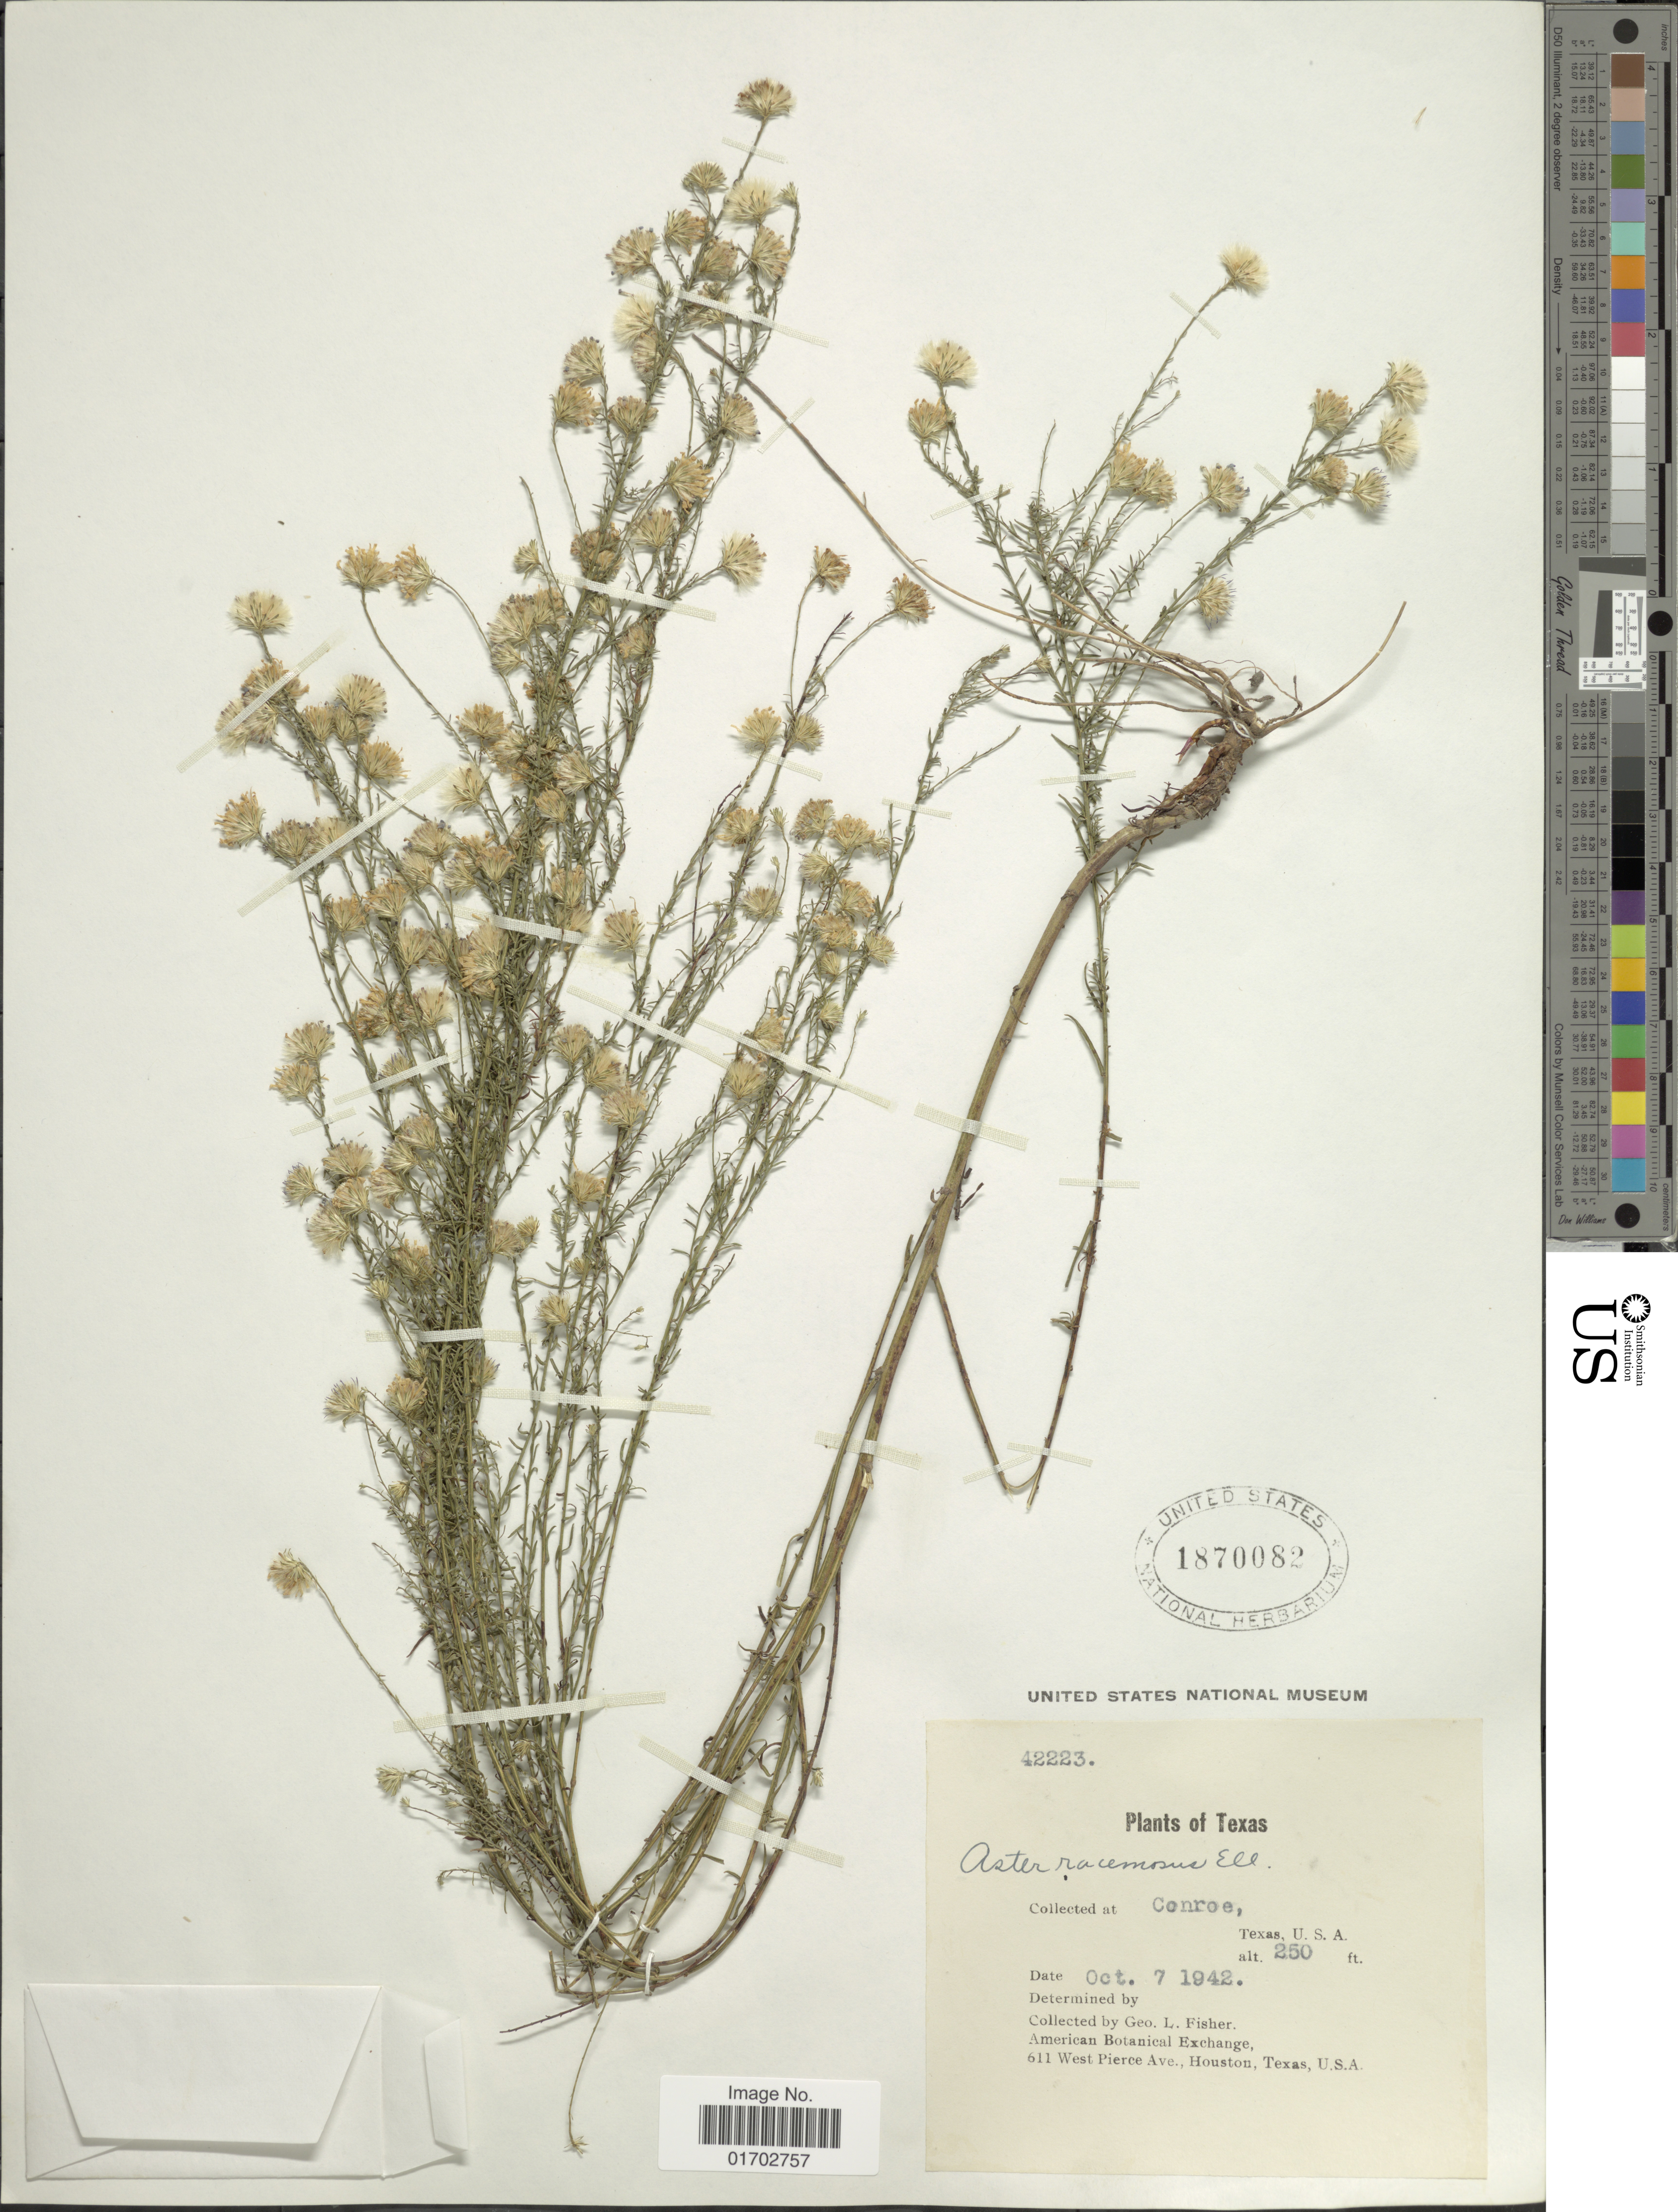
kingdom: Plantae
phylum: Tracheophyta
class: Magnoliopsida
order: Asterales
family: Asteraceae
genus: Symphyotrichum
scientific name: Symphyotrichum racemosum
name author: (Elliott) G.L. Nesom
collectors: G. L. Fisher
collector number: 42223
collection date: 1942-10-07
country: United States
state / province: Texas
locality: Conroe.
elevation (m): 76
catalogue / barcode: US 1870082